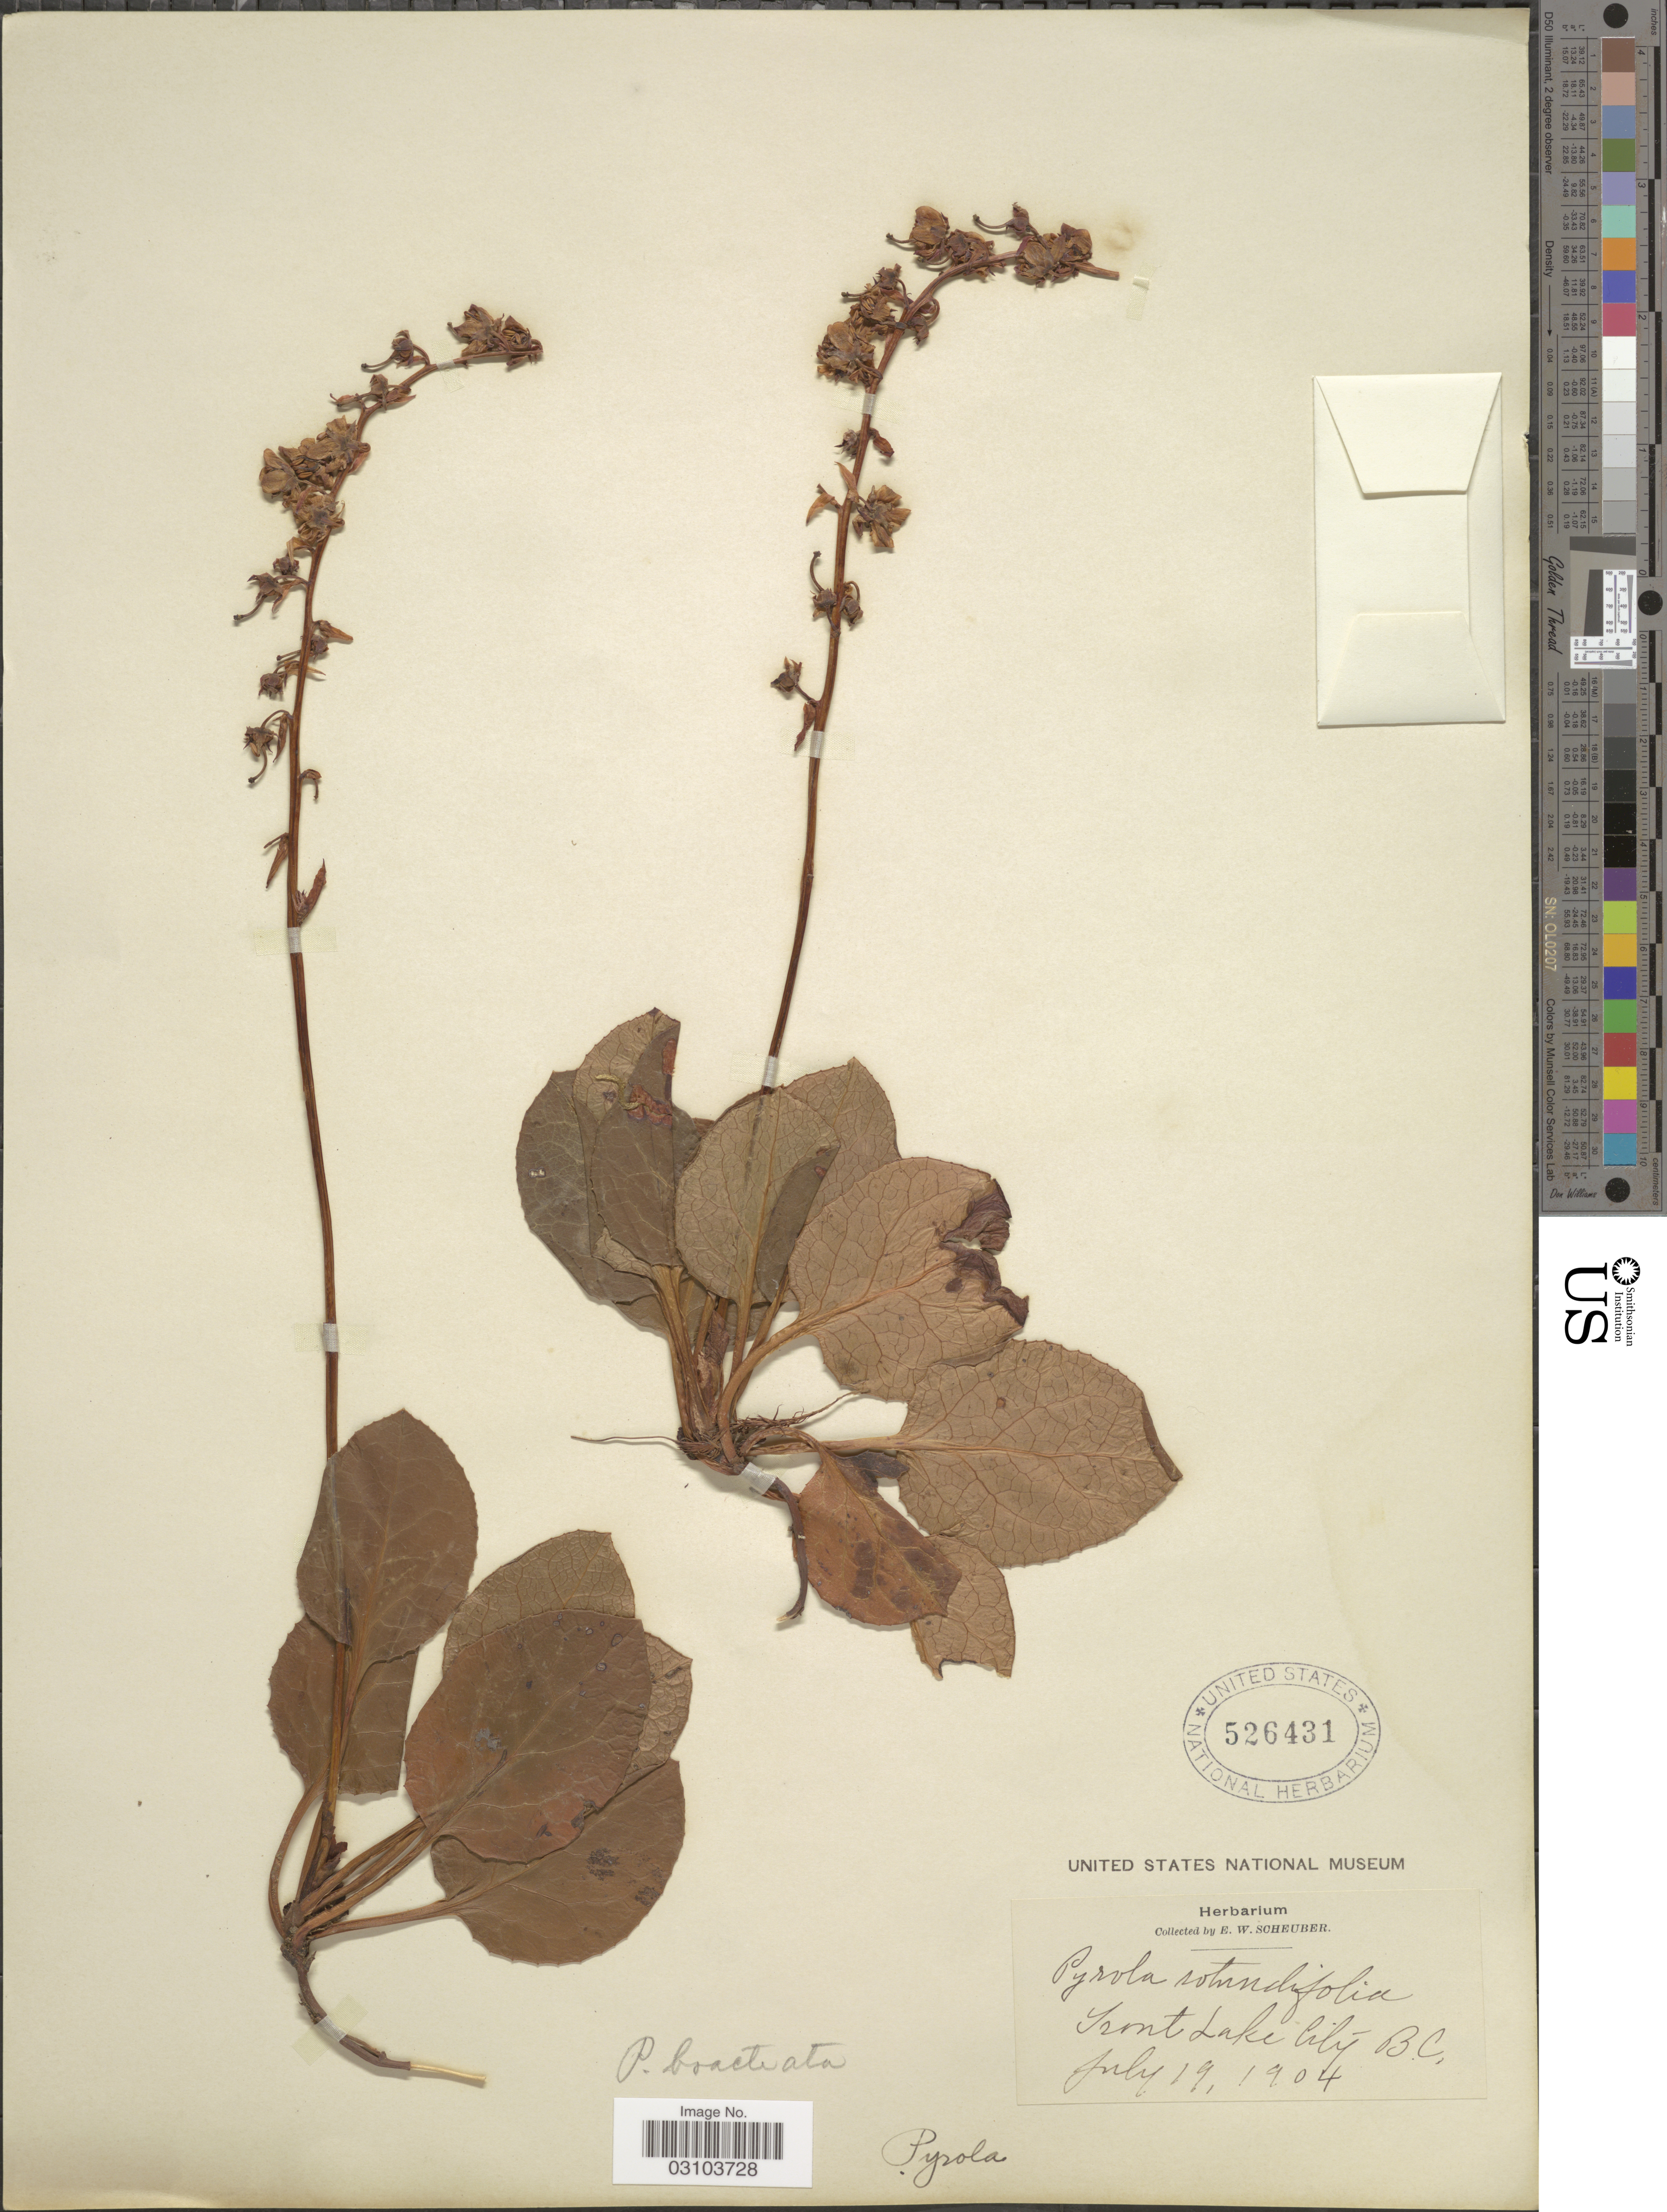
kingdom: Plantae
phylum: Tracheophyta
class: Magnoliopsida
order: Ericales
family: Ericaceae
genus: Pyrola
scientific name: Pyrola bracteata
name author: Hook.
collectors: E. Scheuber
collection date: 1904-07-19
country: Canada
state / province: British Columbia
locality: Trout Lake City.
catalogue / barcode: US 526431